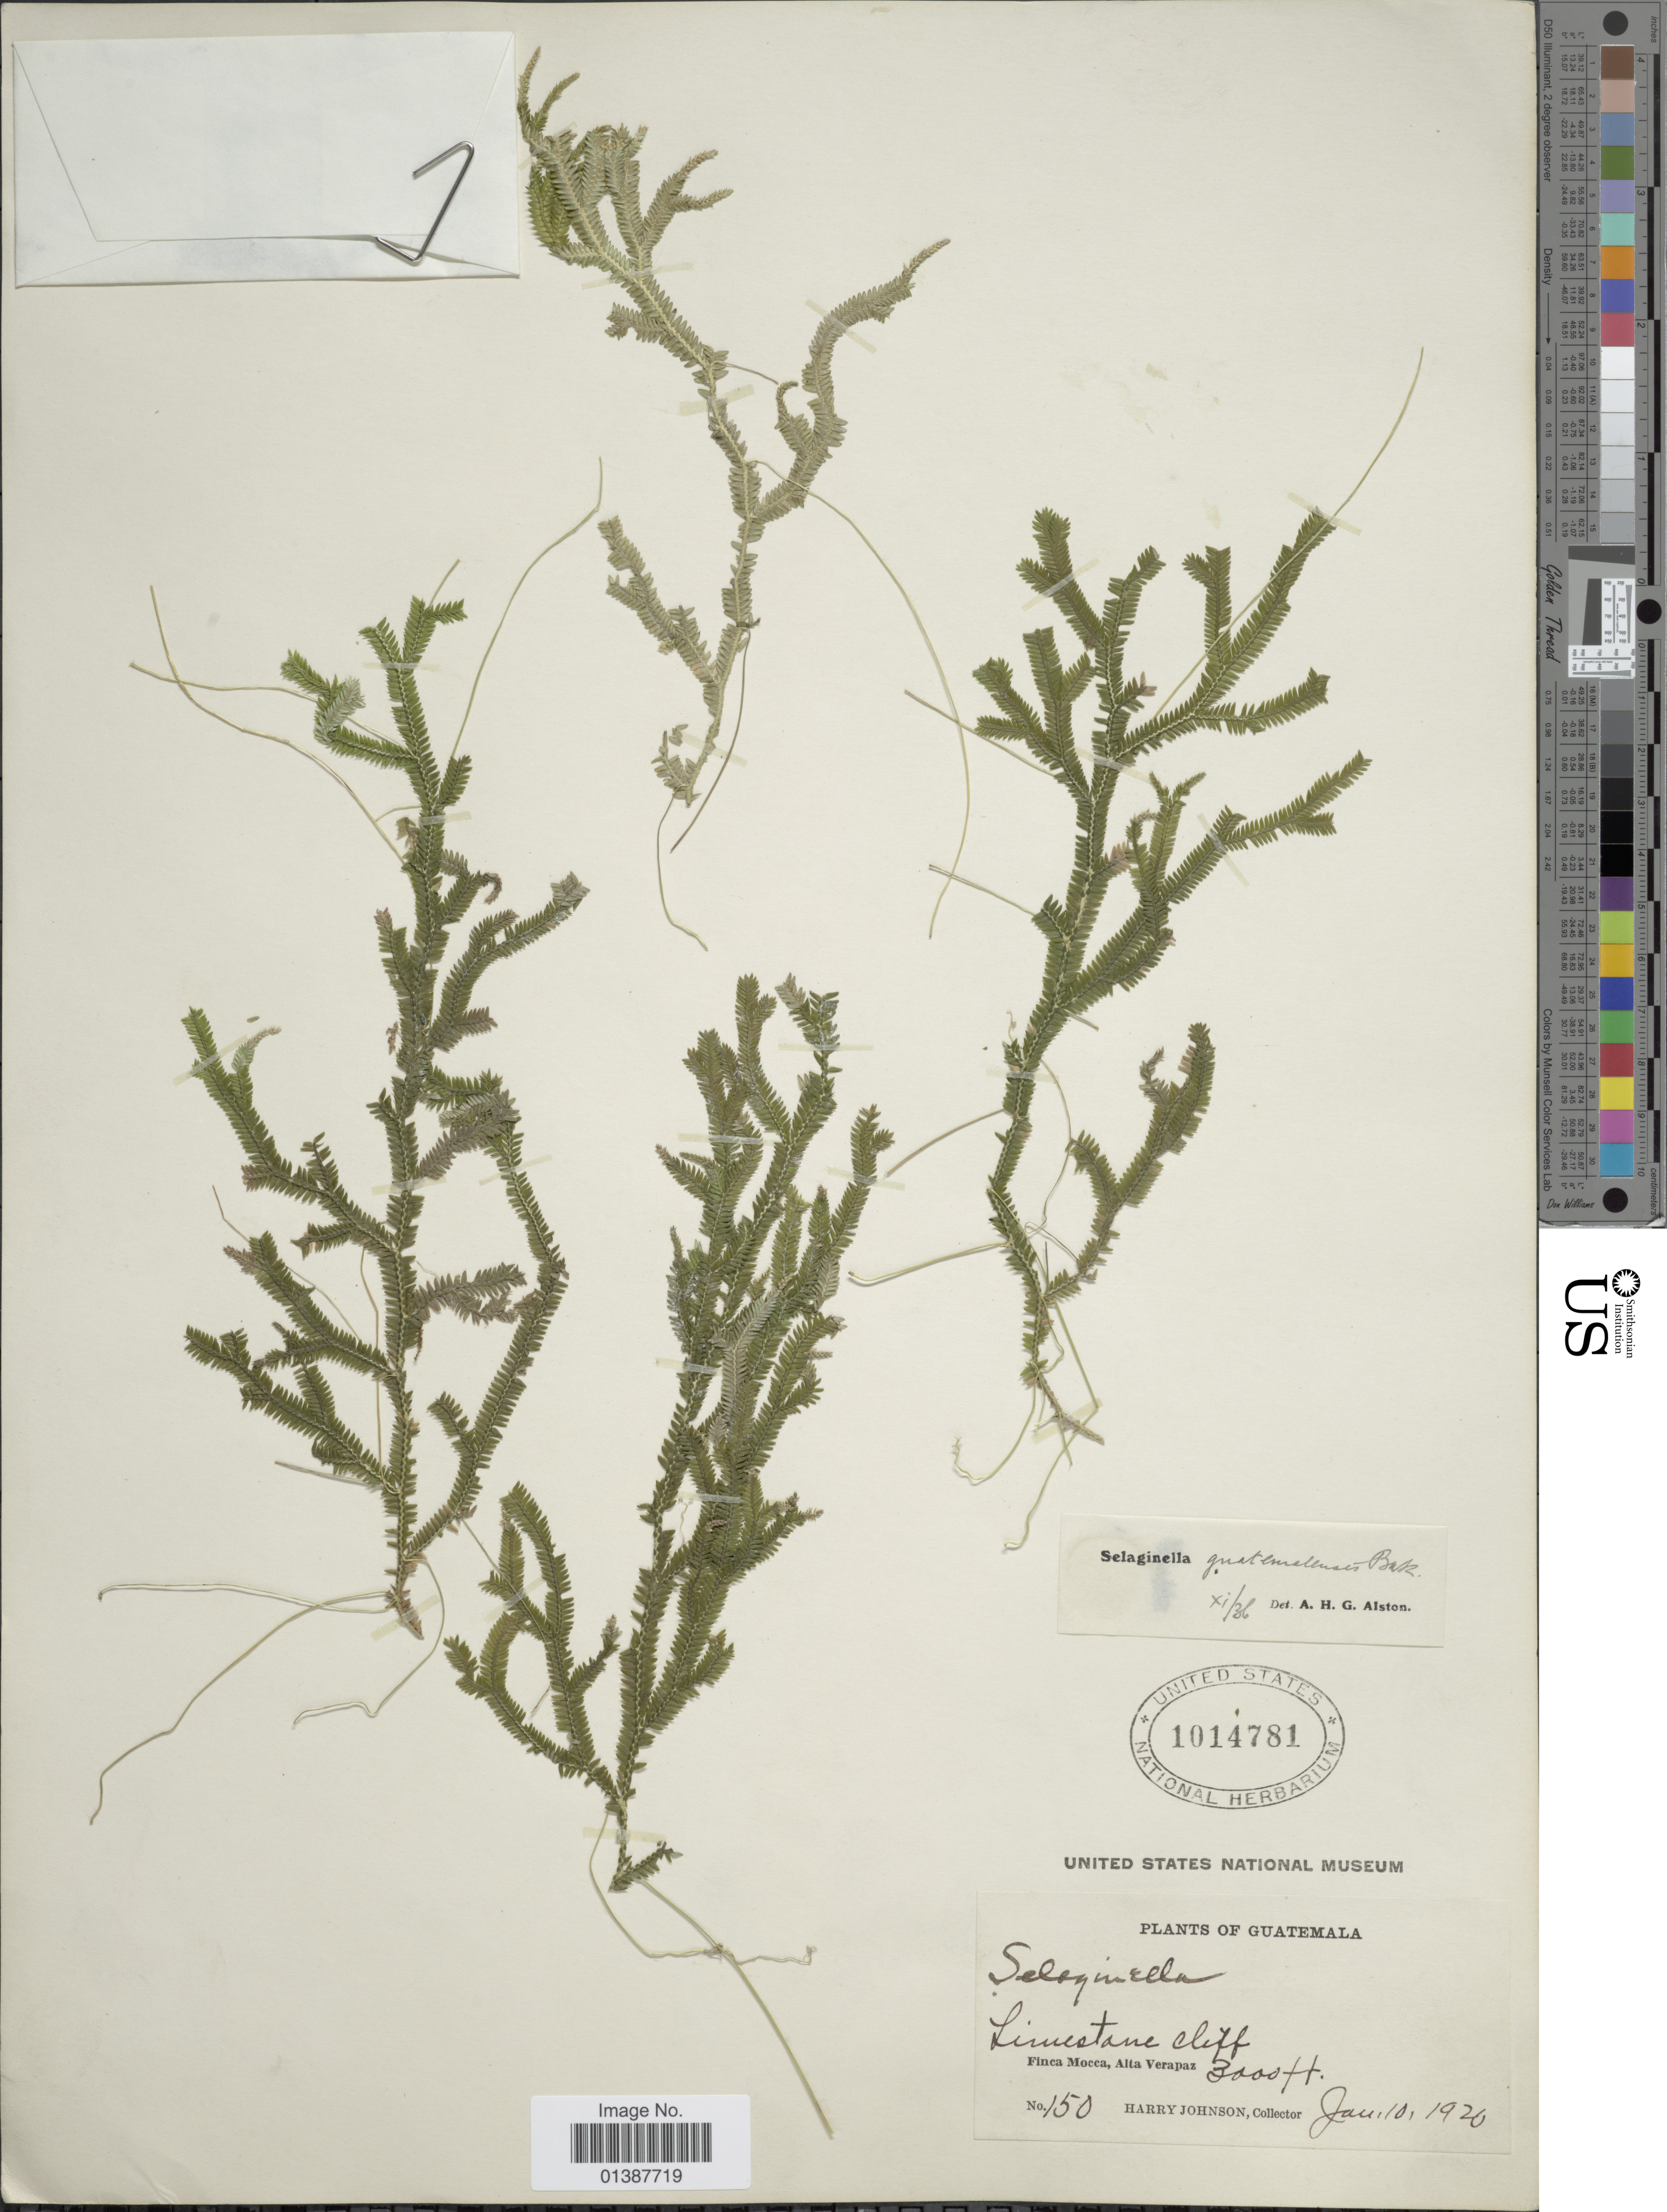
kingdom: Plantae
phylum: Tracheophyta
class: Lycopodiopsida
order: Selaginellales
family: Selaginellaceae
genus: Selaginella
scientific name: Selaginella guatemalensis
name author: Baker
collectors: H. Johnson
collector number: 150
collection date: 1920-01-10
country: Guatemala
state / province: Alta Verapaz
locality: Finca Mocca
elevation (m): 914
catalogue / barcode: US 1014781